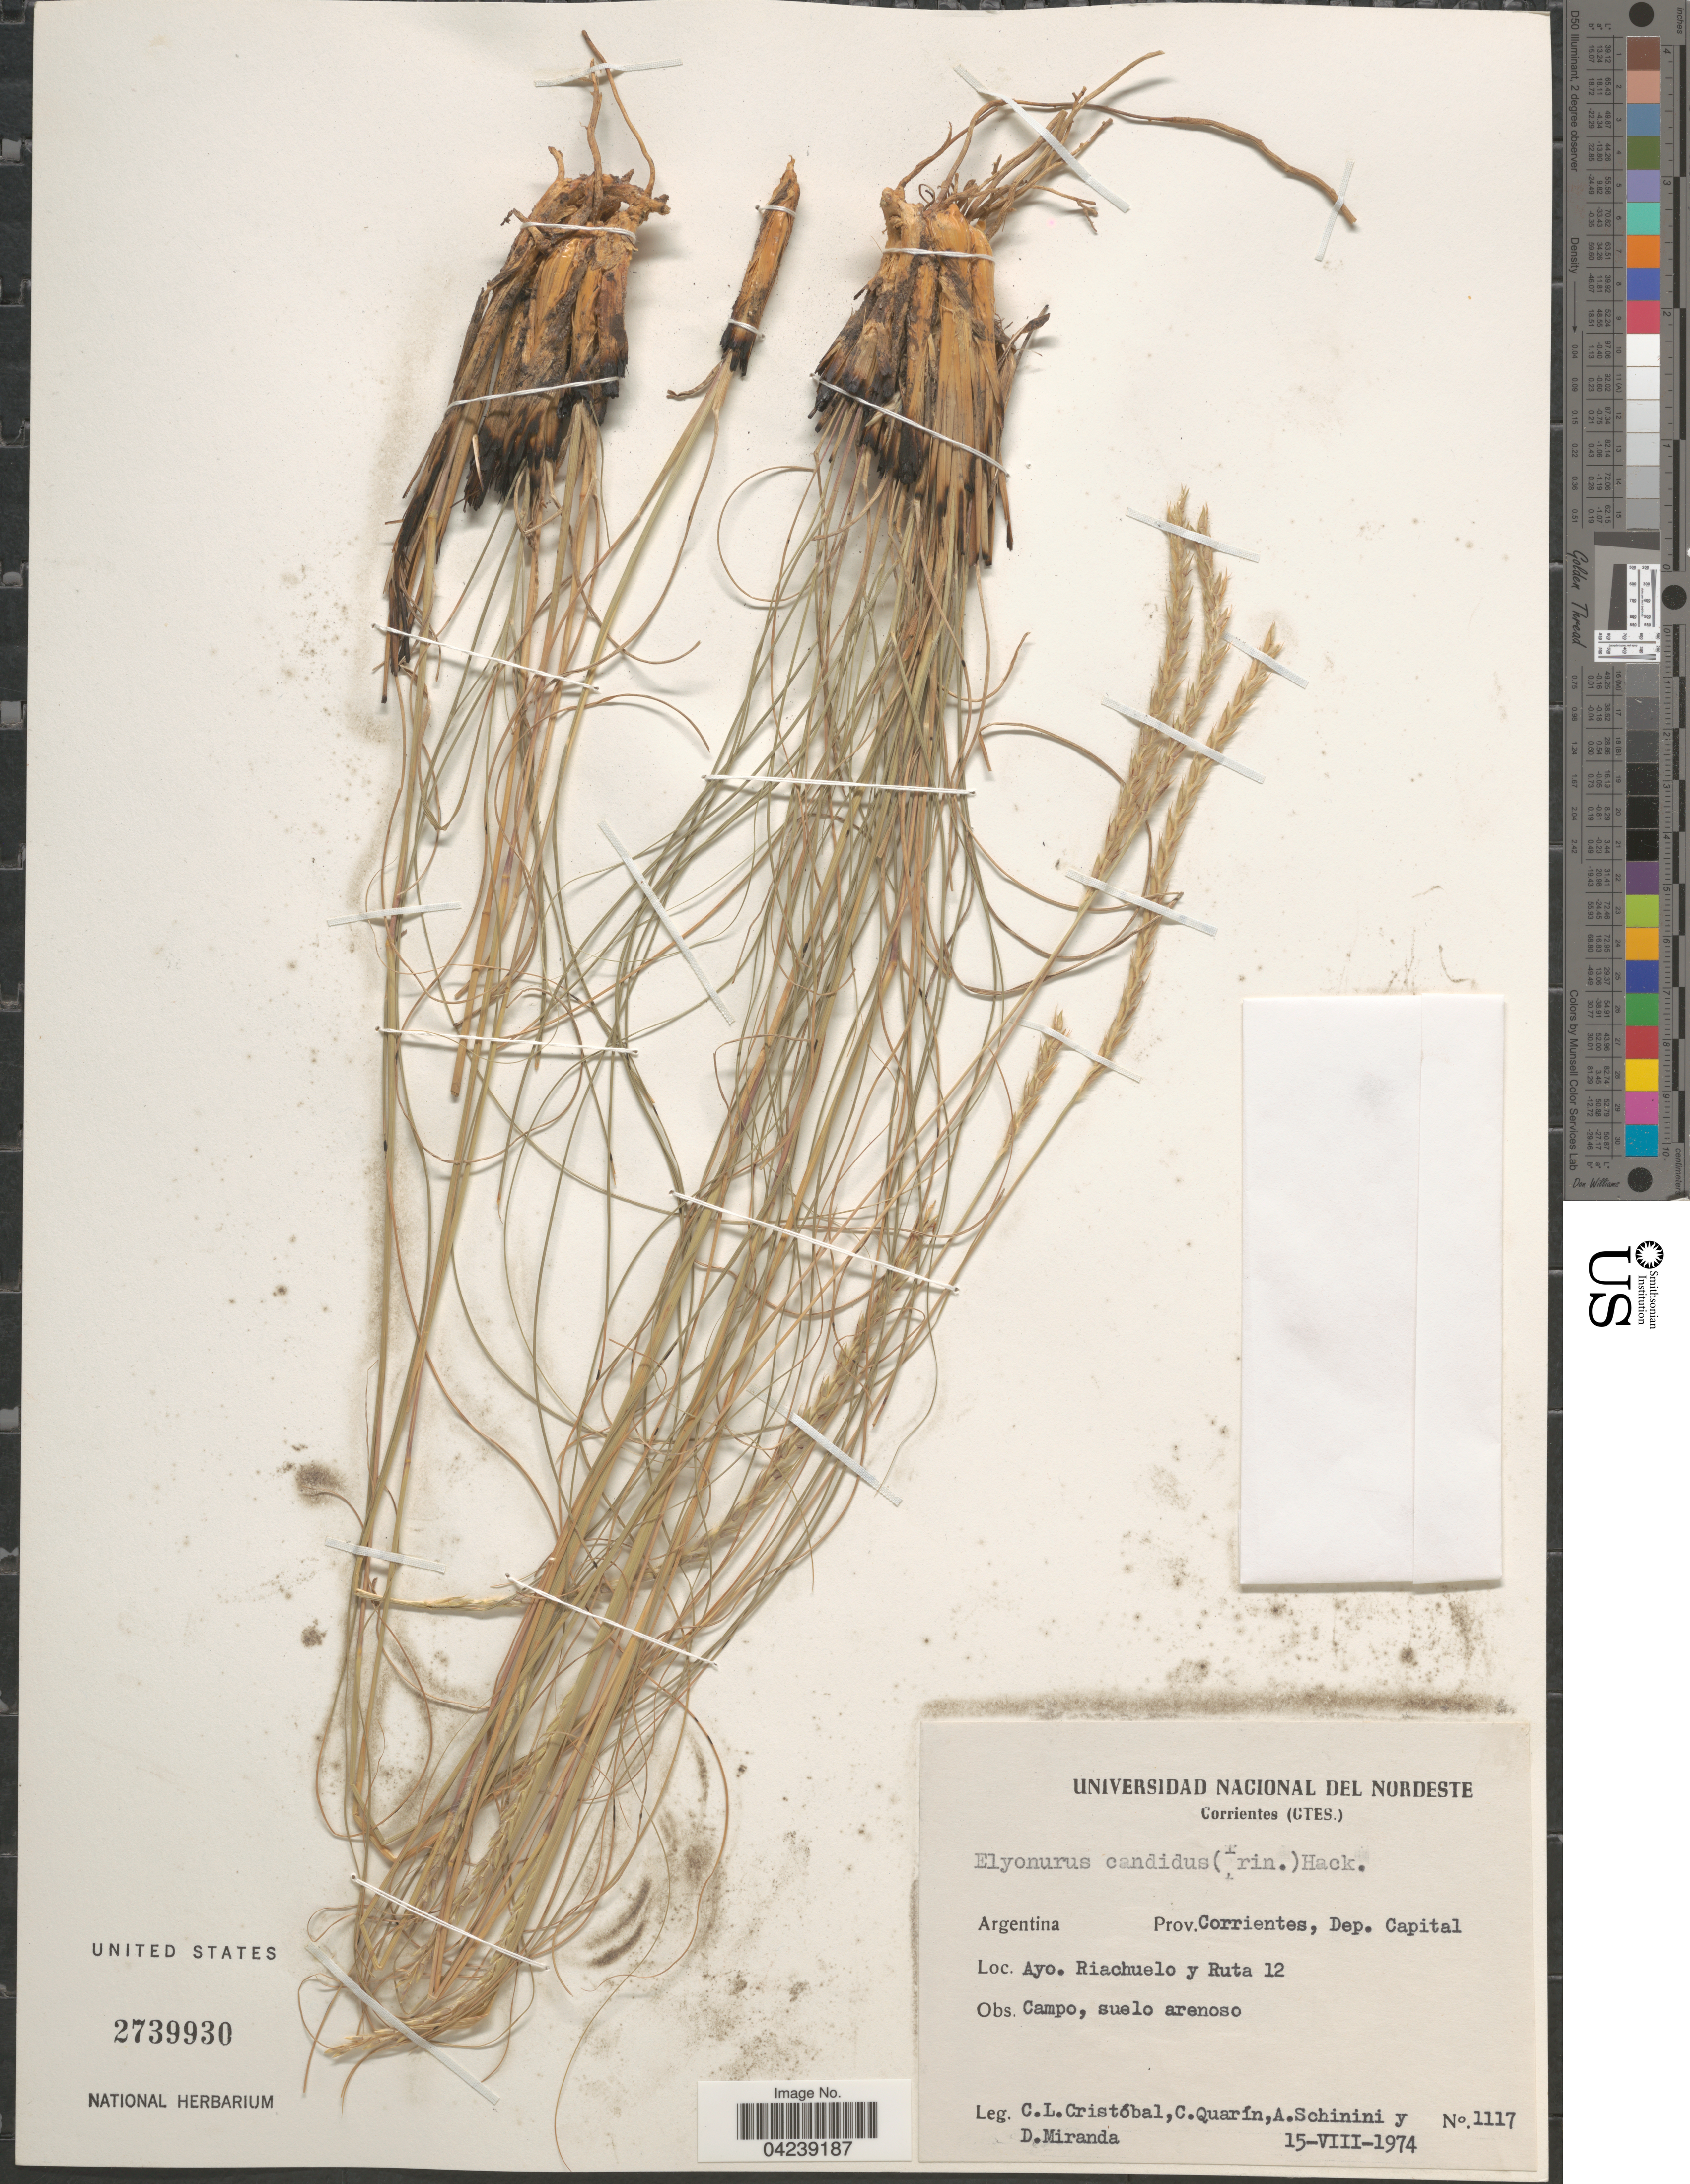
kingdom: Plantae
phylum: Tracheophyta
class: Liliopsida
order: Poales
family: Poaceae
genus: Elionurus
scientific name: Elionurus muticus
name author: (Spreng.) Kuntze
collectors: C. L. Cristóbal, C. Quarín, A. Schinini & D. Miranda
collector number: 1117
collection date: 1974-08-15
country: Argentina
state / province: Corrientes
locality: Dep. Capital. Ayo. Riachuelo y Ruta 12.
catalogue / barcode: US 2739930